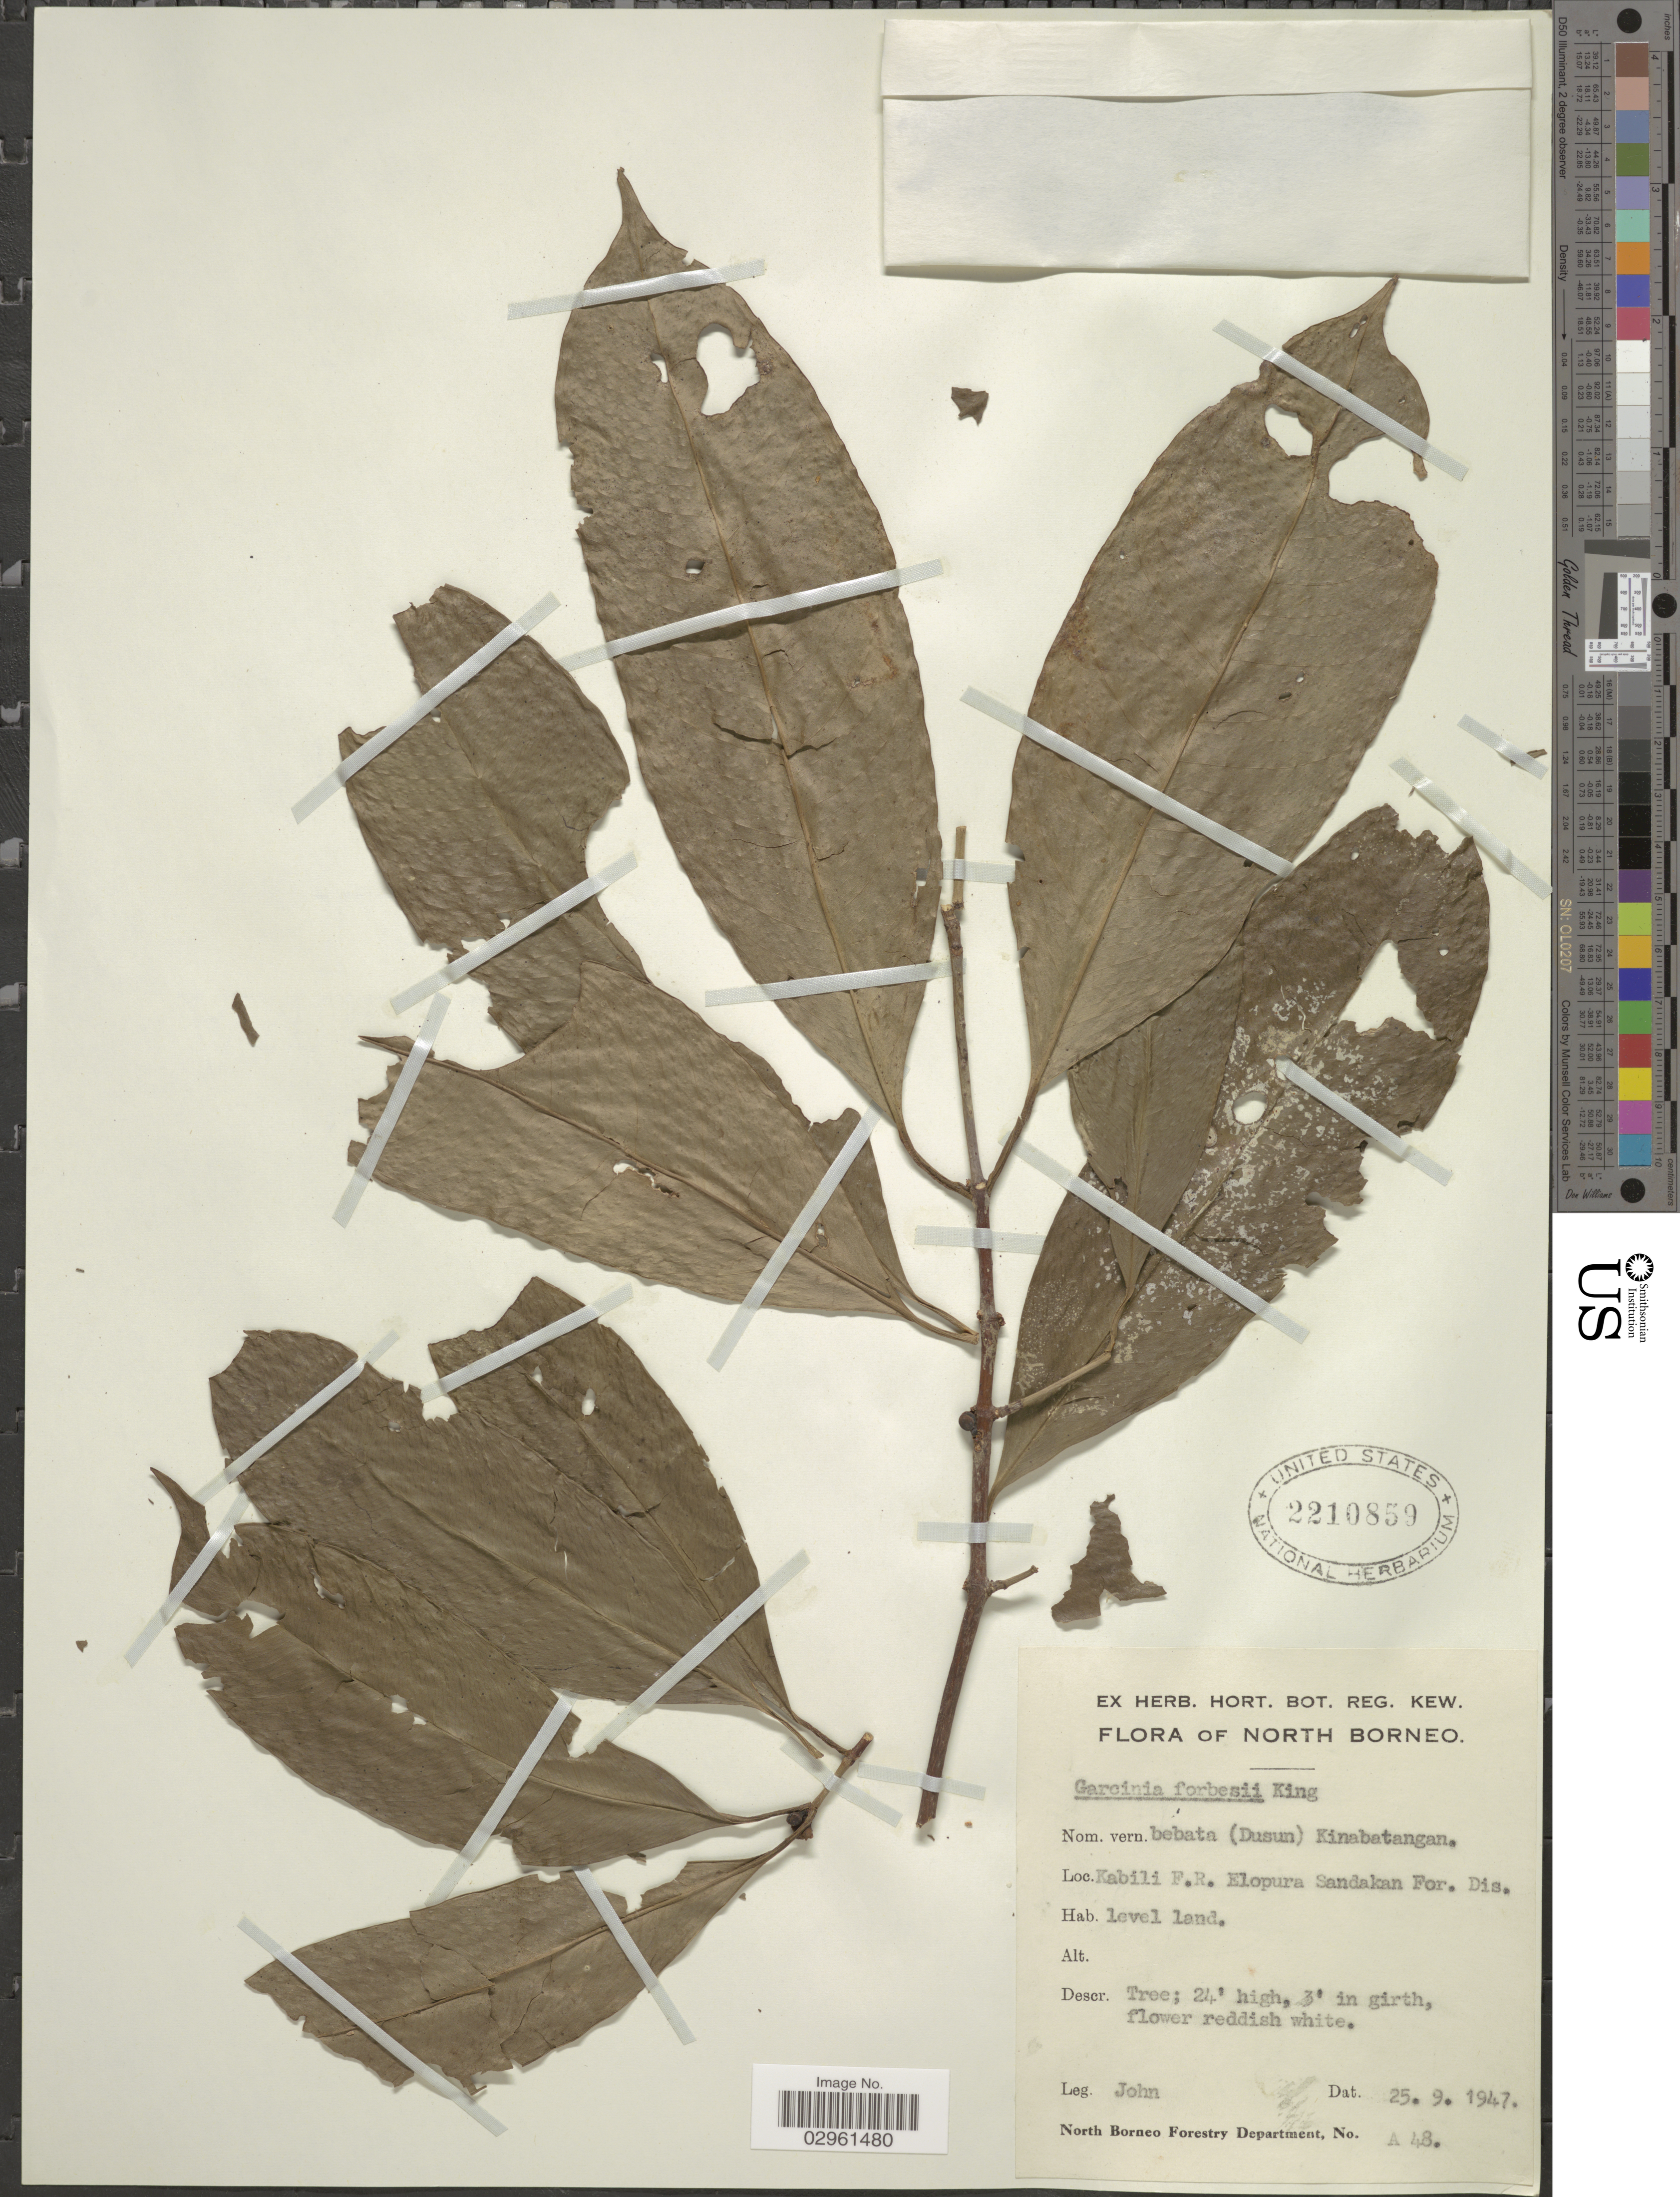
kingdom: Plantae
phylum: Tracheophyta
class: Magnoliopsida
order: Malpighiales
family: Clusiaceae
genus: Garcinia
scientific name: Garcinia forbesii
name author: King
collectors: -. John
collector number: A48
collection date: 1947-09-25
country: Malaysia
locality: North Borneo, Kabili F.R. Elopura Sandakan For. Dis.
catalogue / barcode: US 2210859